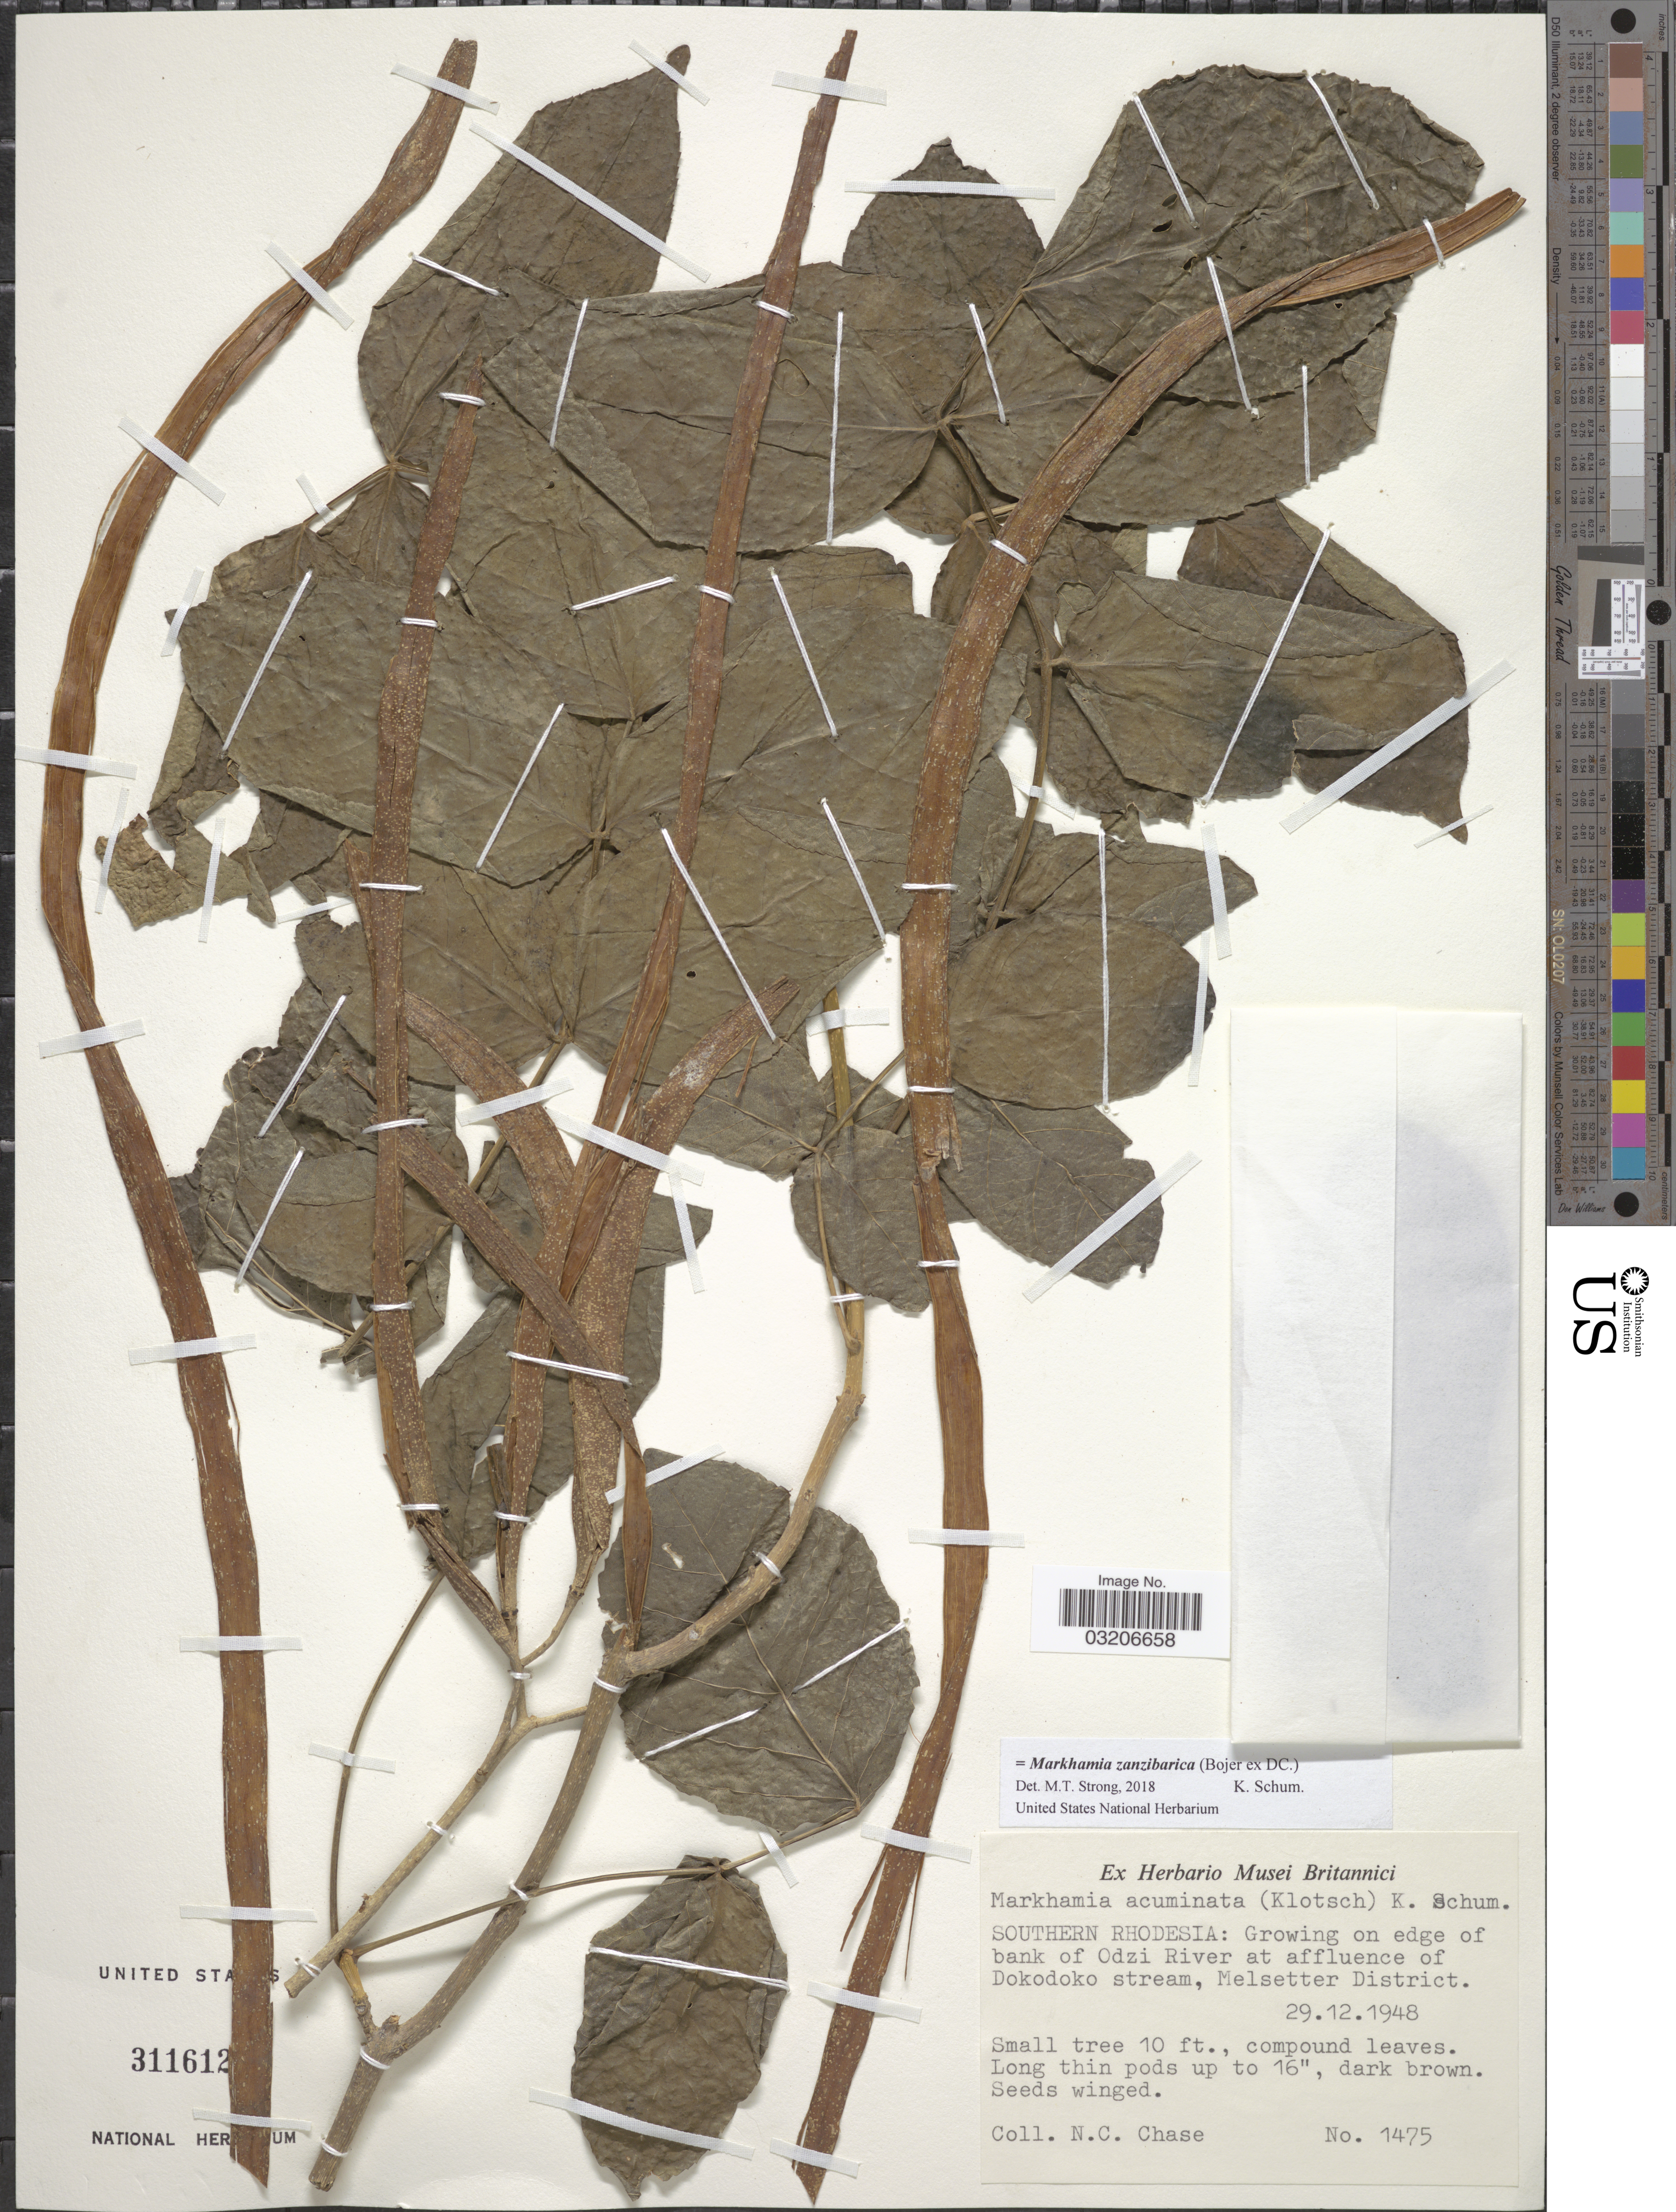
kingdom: Plantae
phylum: Tracheophyta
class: Magnoliopsida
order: Lamiales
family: Bignoniaceae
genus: Markhamia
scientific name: Markhamia zanzibarica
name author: (Bojer ex DC.) K. Schum.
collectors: N. C. Chase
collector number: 1475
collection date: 1948-12-29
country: Zimbabwe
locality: Southern Rhodesia: Growing on edge of bank of Odzi River at affluence of bank Dokodoko stream, Melsetter District.